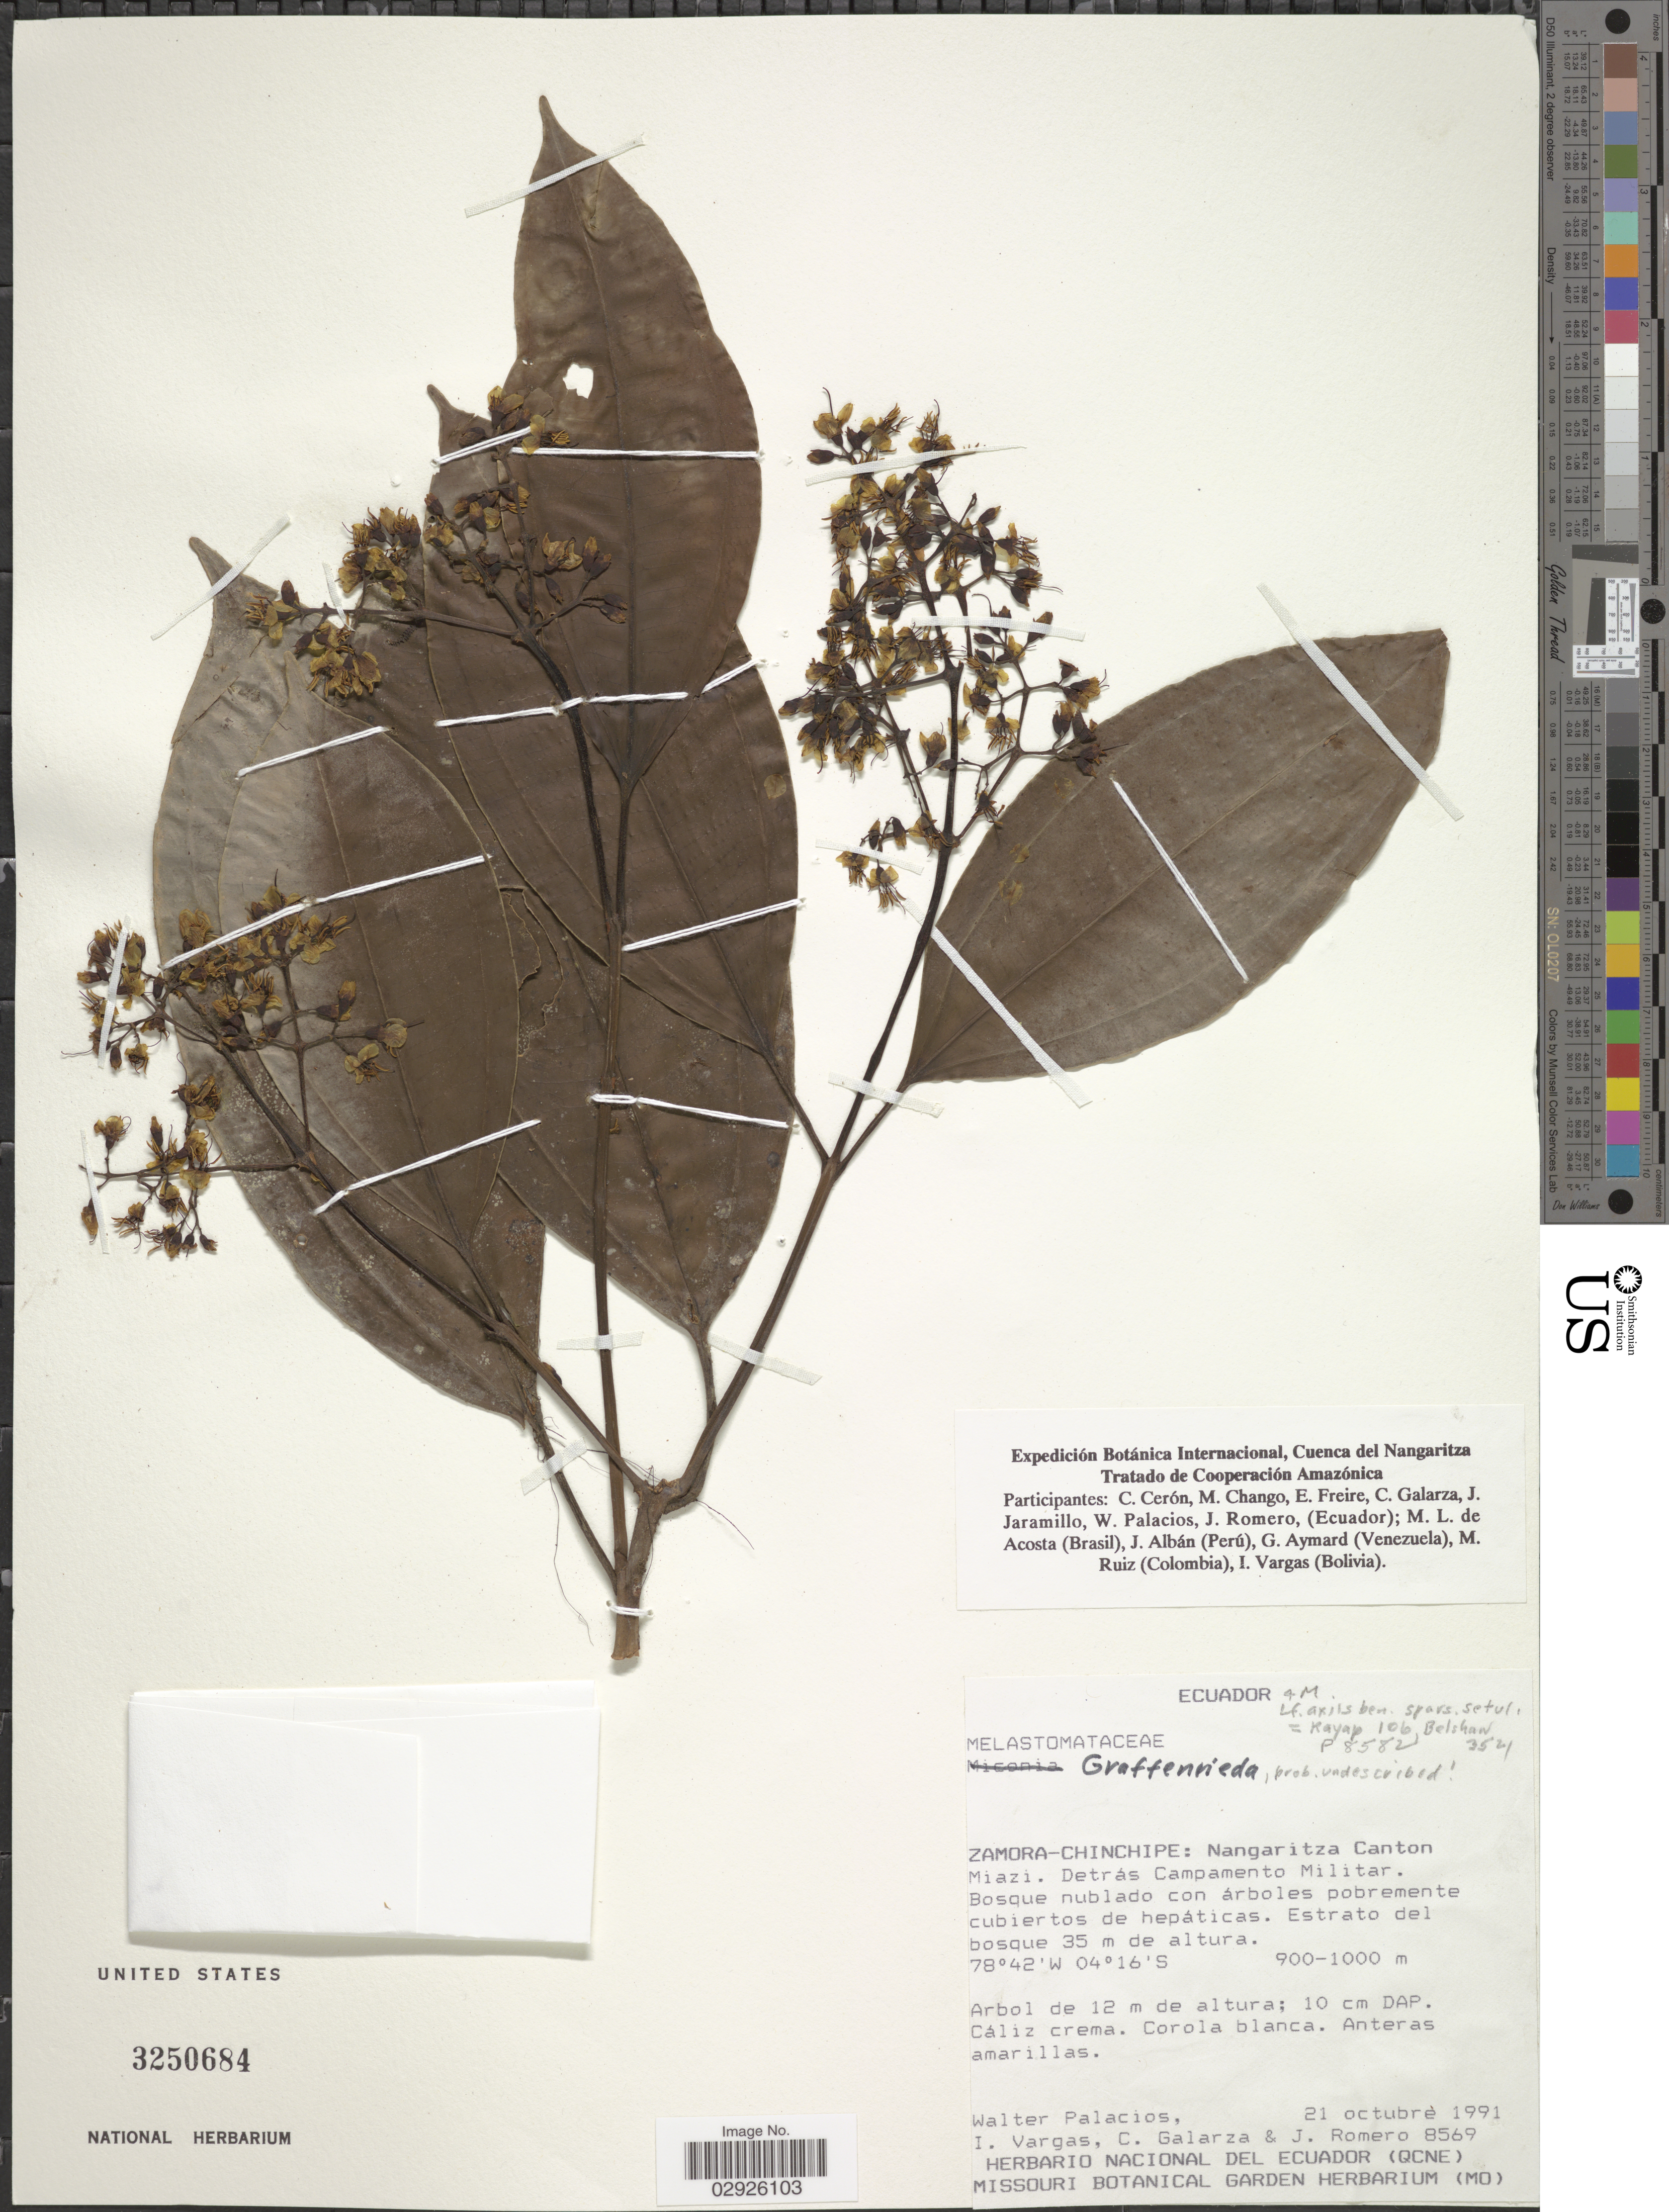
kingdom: Plantae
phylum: Tracheophyta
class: Magnoliopsida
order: Myrtales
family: Melastomataceae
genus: Graffenrieda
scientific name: Graffenrieda goldenbergii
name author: L.F. Lima et al.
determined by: Murillo, J. S.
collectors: W. Palacios, I. Vargas, C. Galarza & J. Romero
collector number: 8569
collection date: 1991-10-21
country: Ecuador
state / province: Zamora-Chinchipe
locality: Nangaritza Canton. Miazi. Detrás Campamento Militar.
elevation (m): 900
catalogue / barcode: US 3250684